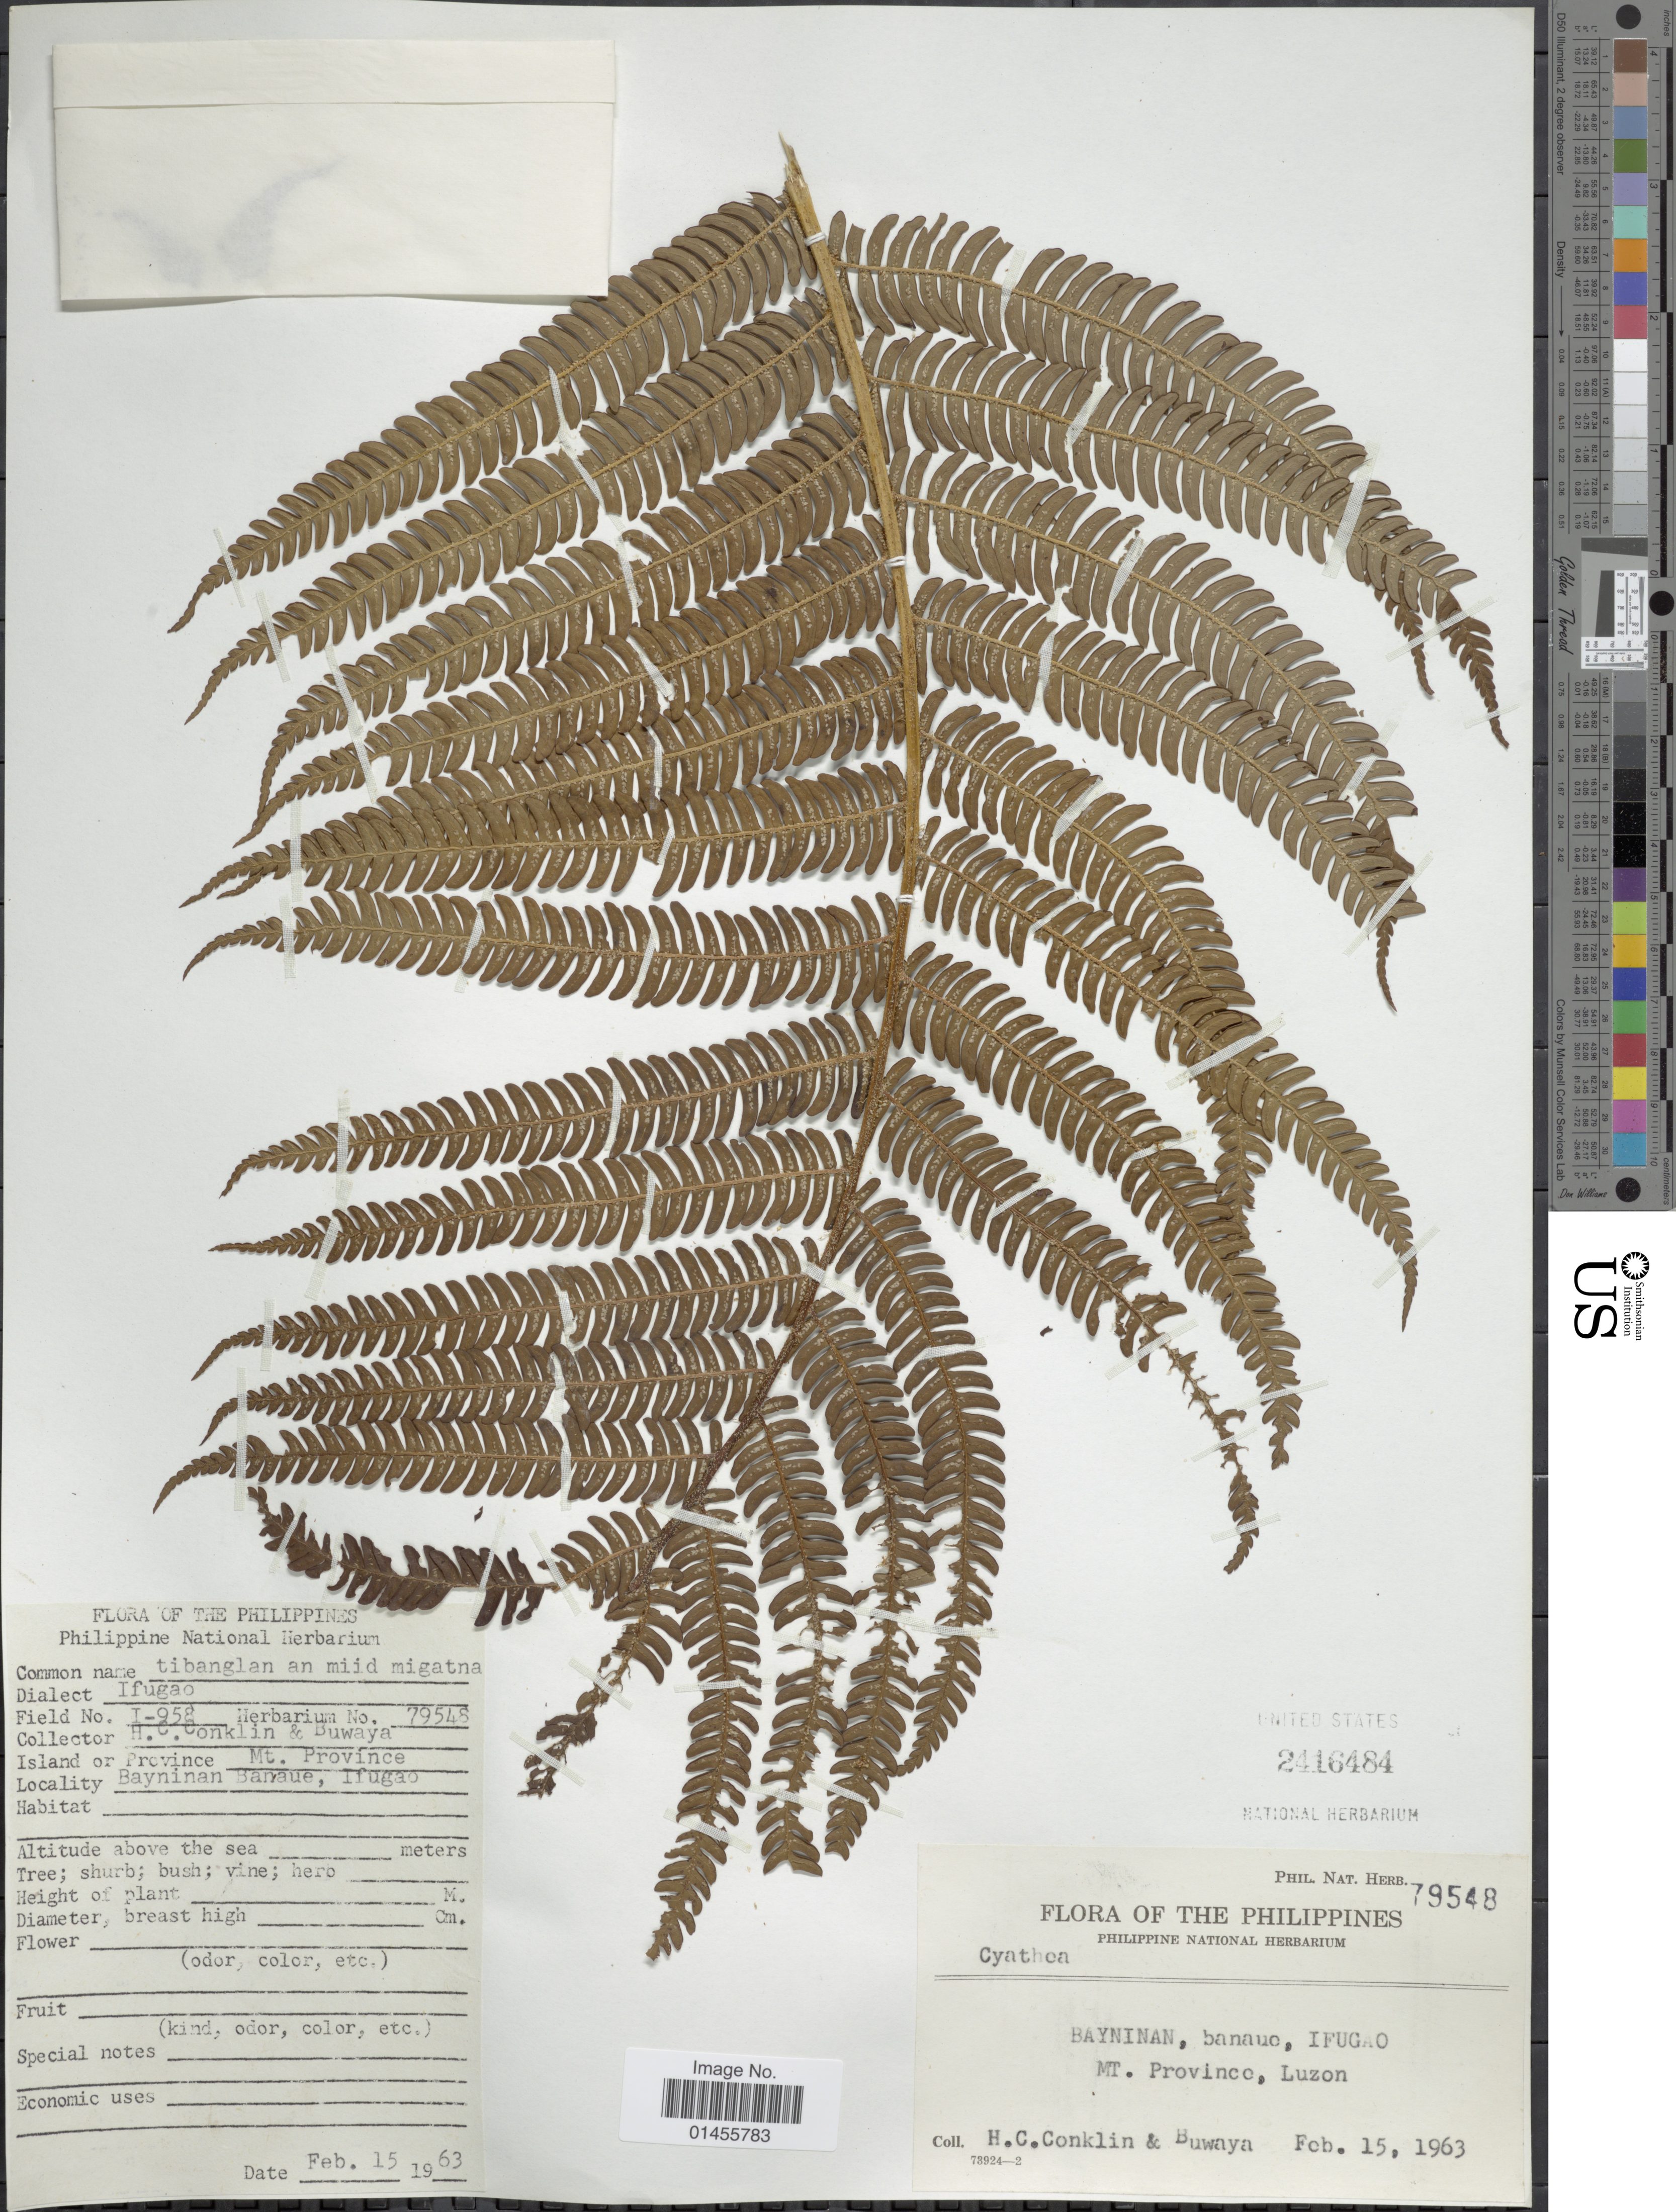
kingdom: Plantae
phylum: Tracheophyta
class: Polypodiopsida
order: Cyatheales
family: Cyatheaceae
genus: Alsophila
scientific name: Alsophila sp.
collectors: H. Conklin & -. Buwaya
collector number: Phil. Nat. Herb. 79548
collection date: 1963-02-15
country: Philippines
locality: Bayninan, Banaue, Ifugao. Mt. Province. Luzon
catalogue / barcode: US 2416484